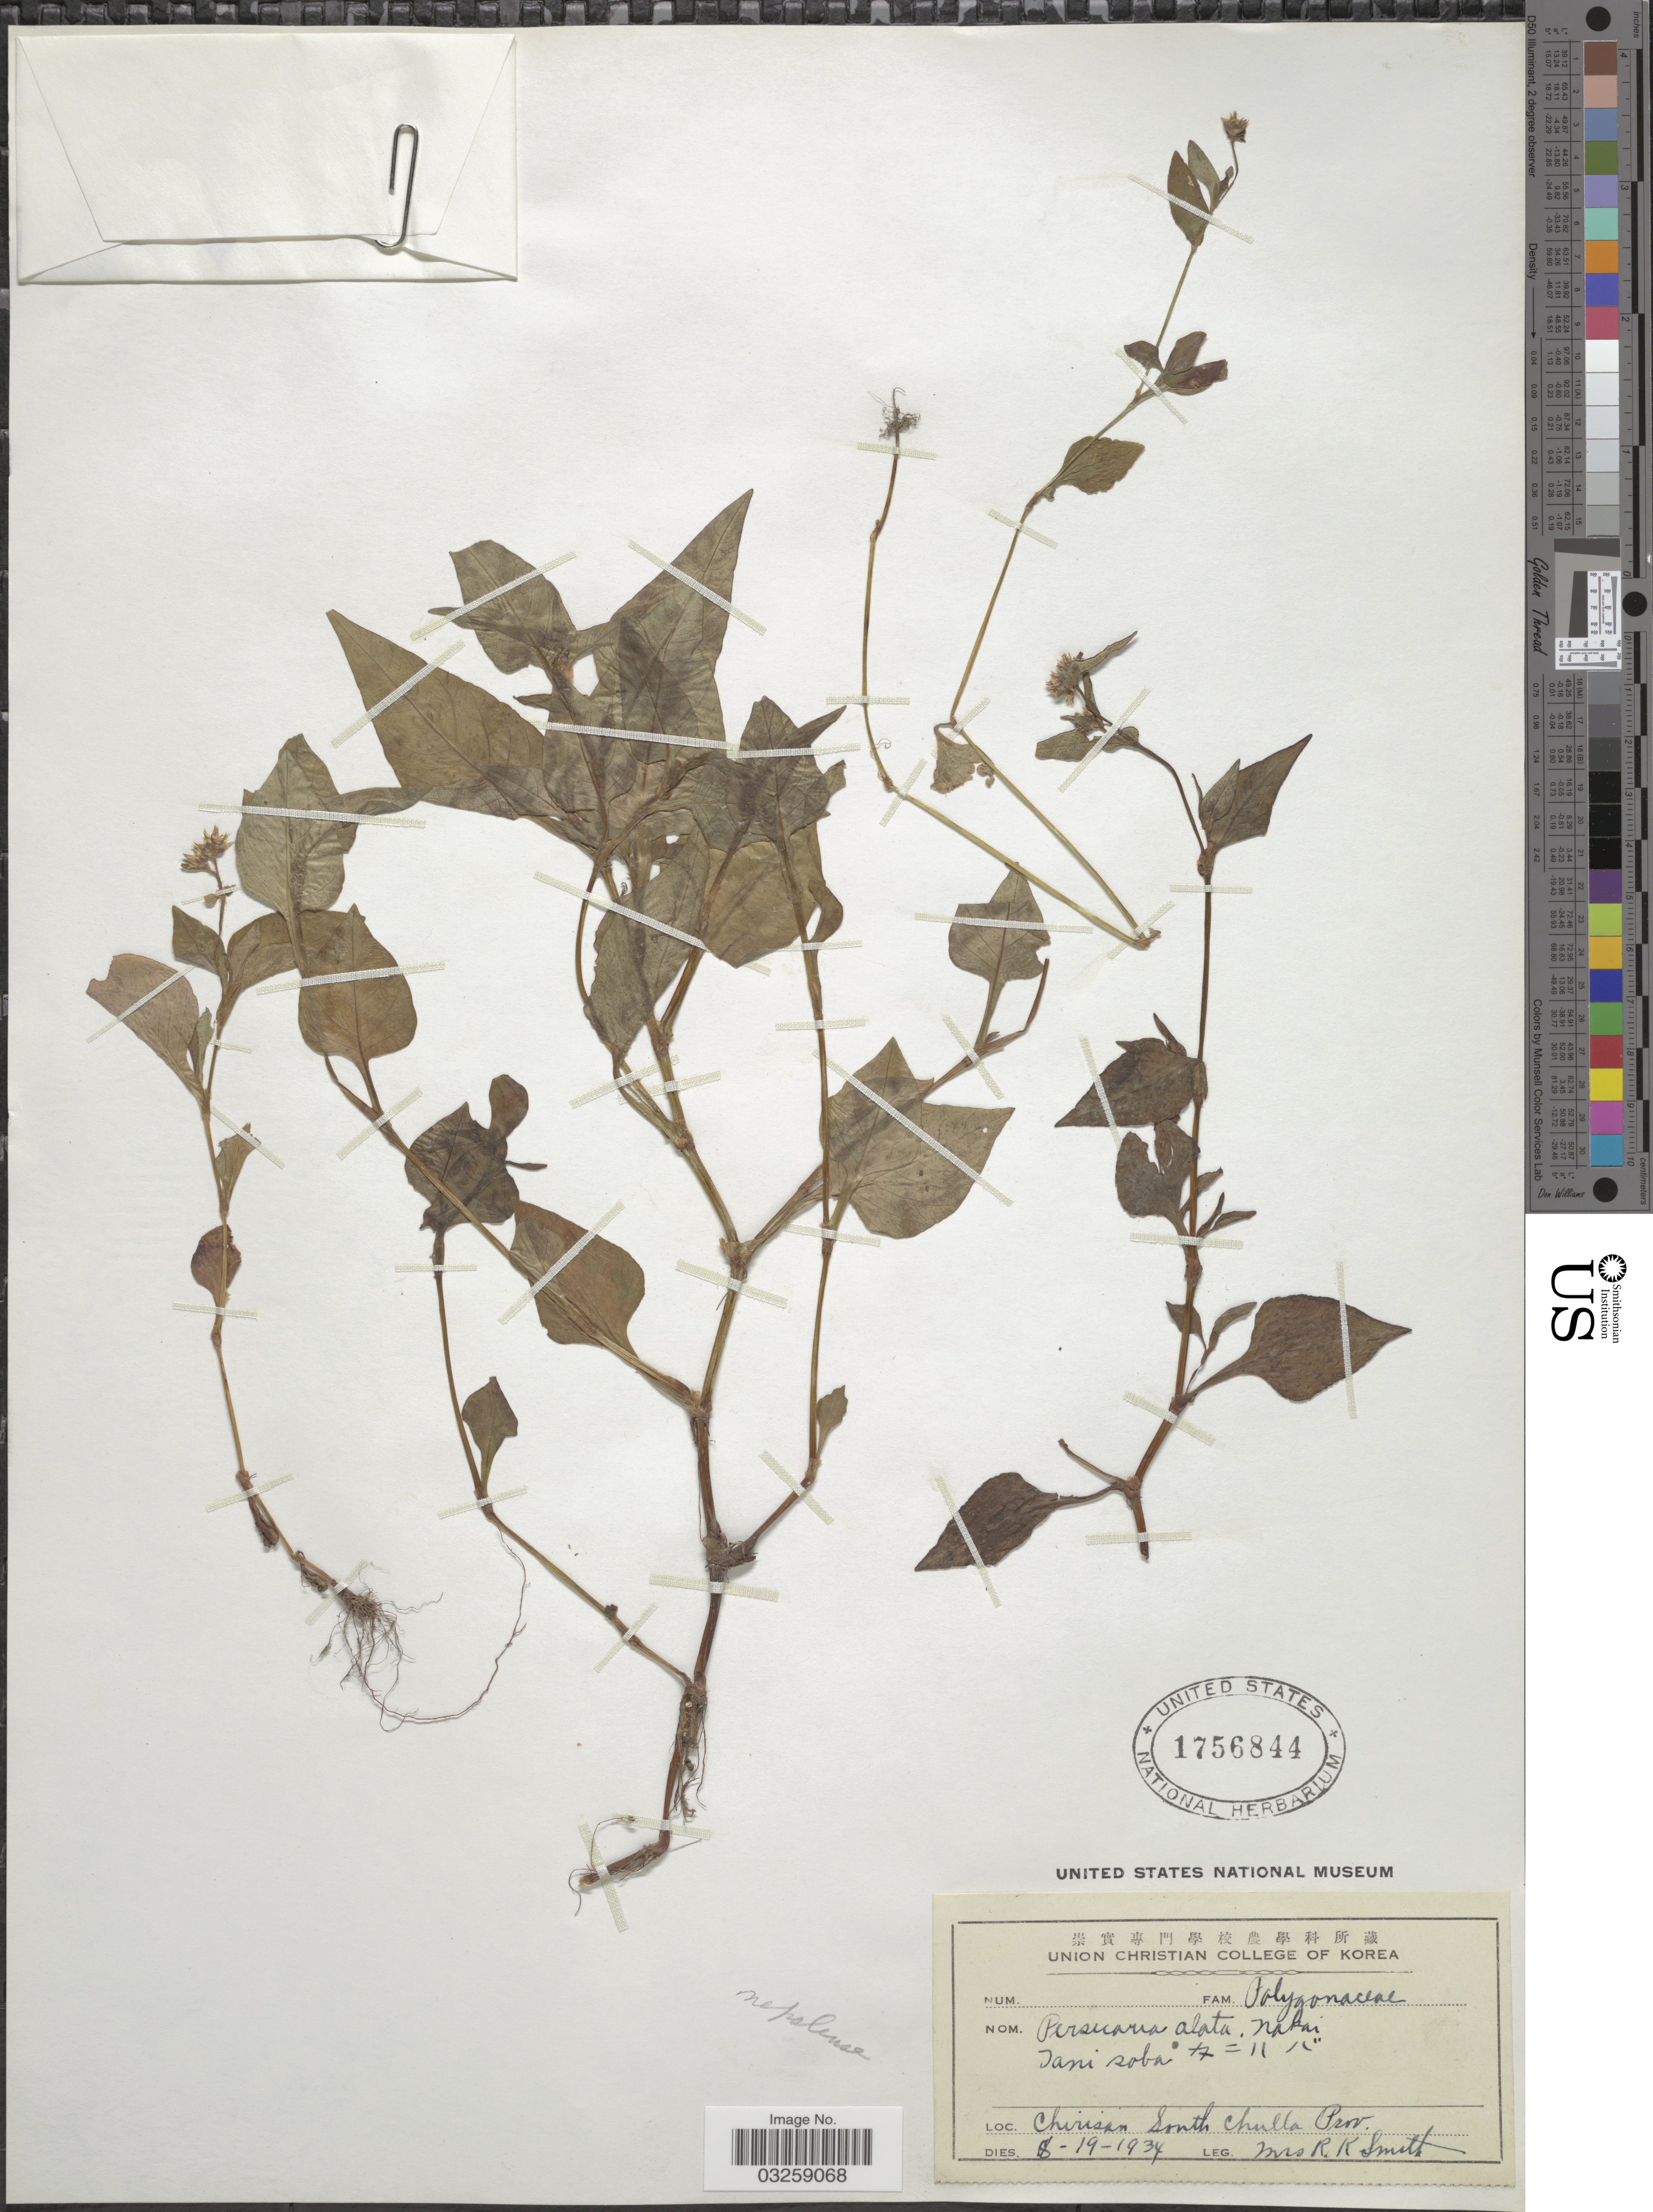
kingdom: Plantae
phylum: Tracheophyta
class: Magnoliopsida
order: Caryophyllales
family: Polygonaceae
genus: Polygonum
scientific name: Polygonum nepalense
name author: Meisn.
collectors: Mrs. R. K. Smith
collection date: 1934-08-19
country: South Korea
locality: Chirizan, South Chulla Prov. (Mt. Jiri)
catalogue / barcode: US 1756844